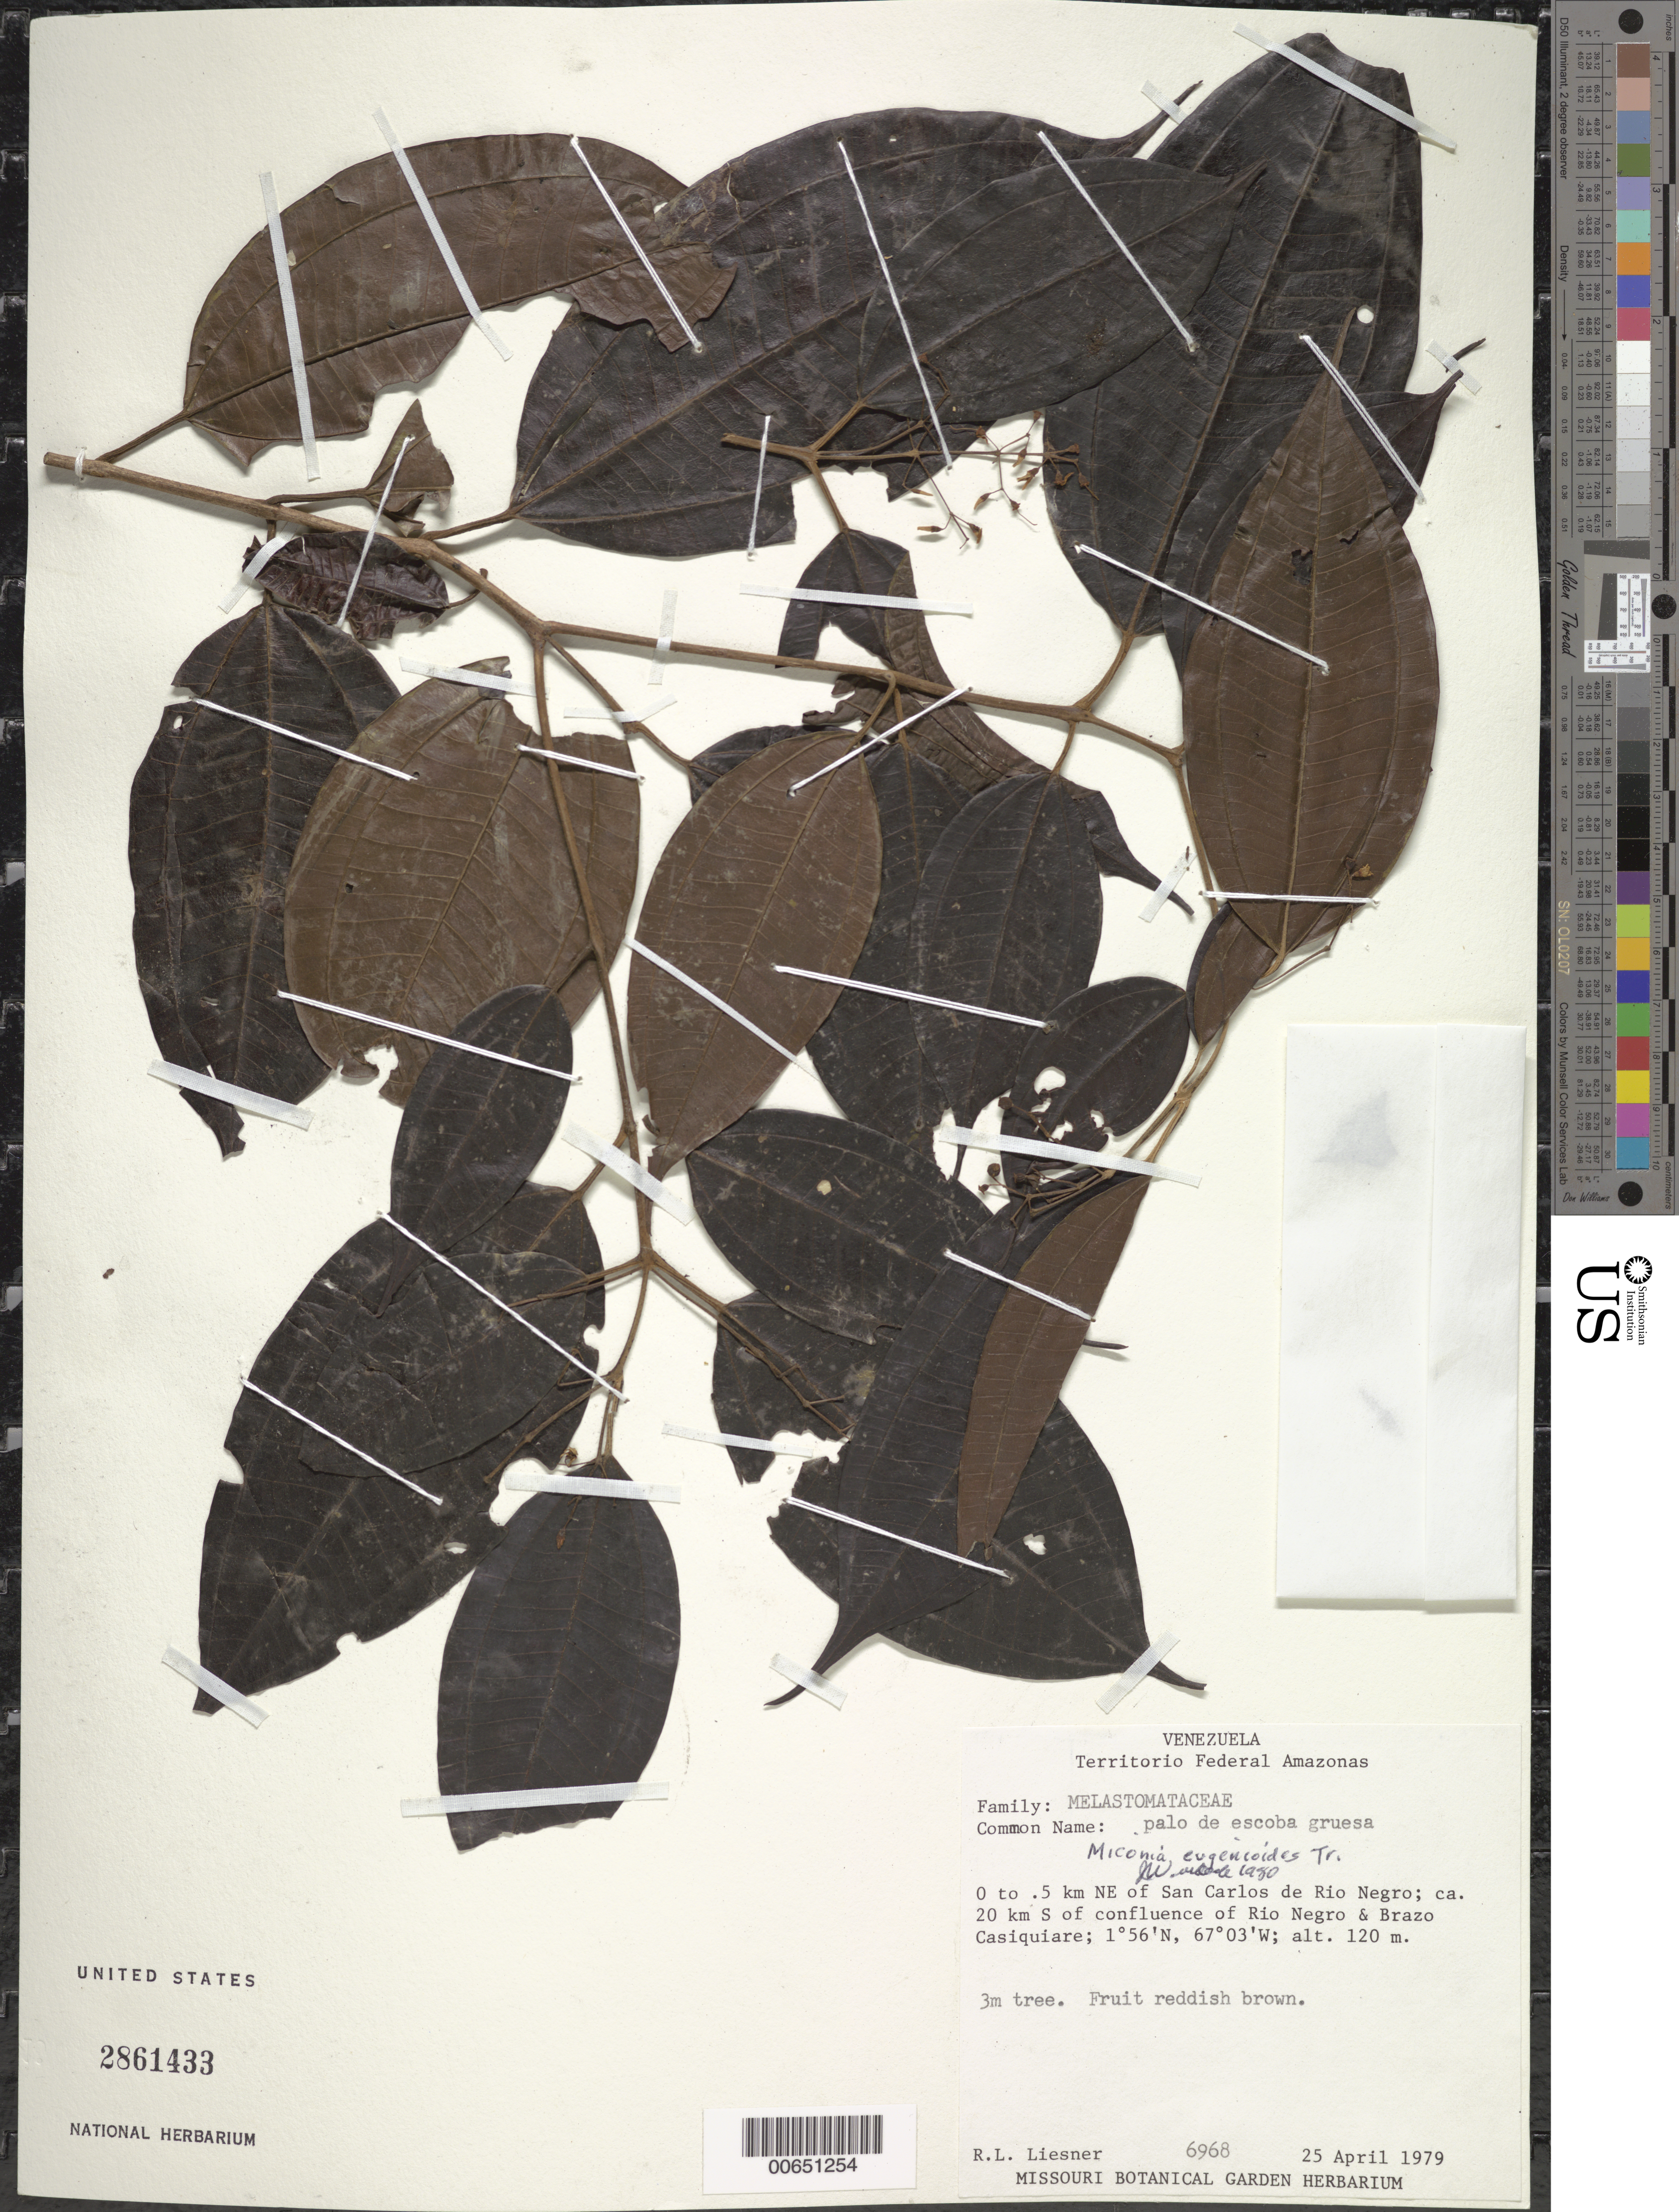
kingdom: Plantae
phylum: Tracheophyta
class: Magnoliopsida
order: Myrtales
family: Melastomataceae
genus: Miconia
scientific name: Miconia eugenioides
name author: Triana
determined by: Wurdack, John J., (US), US (UNITED STATES)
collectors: R. L. Liesner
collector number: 6968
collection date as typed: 25-Apr-79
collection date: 1979-04-25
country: Venezuela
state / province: Amazonas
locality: San Carlos de Río Negro, 0-0.5 km NE of; ca 20 km S of confluence of Río Negro and Brazo Casiquiare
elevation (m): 120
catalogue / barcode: US 2861433